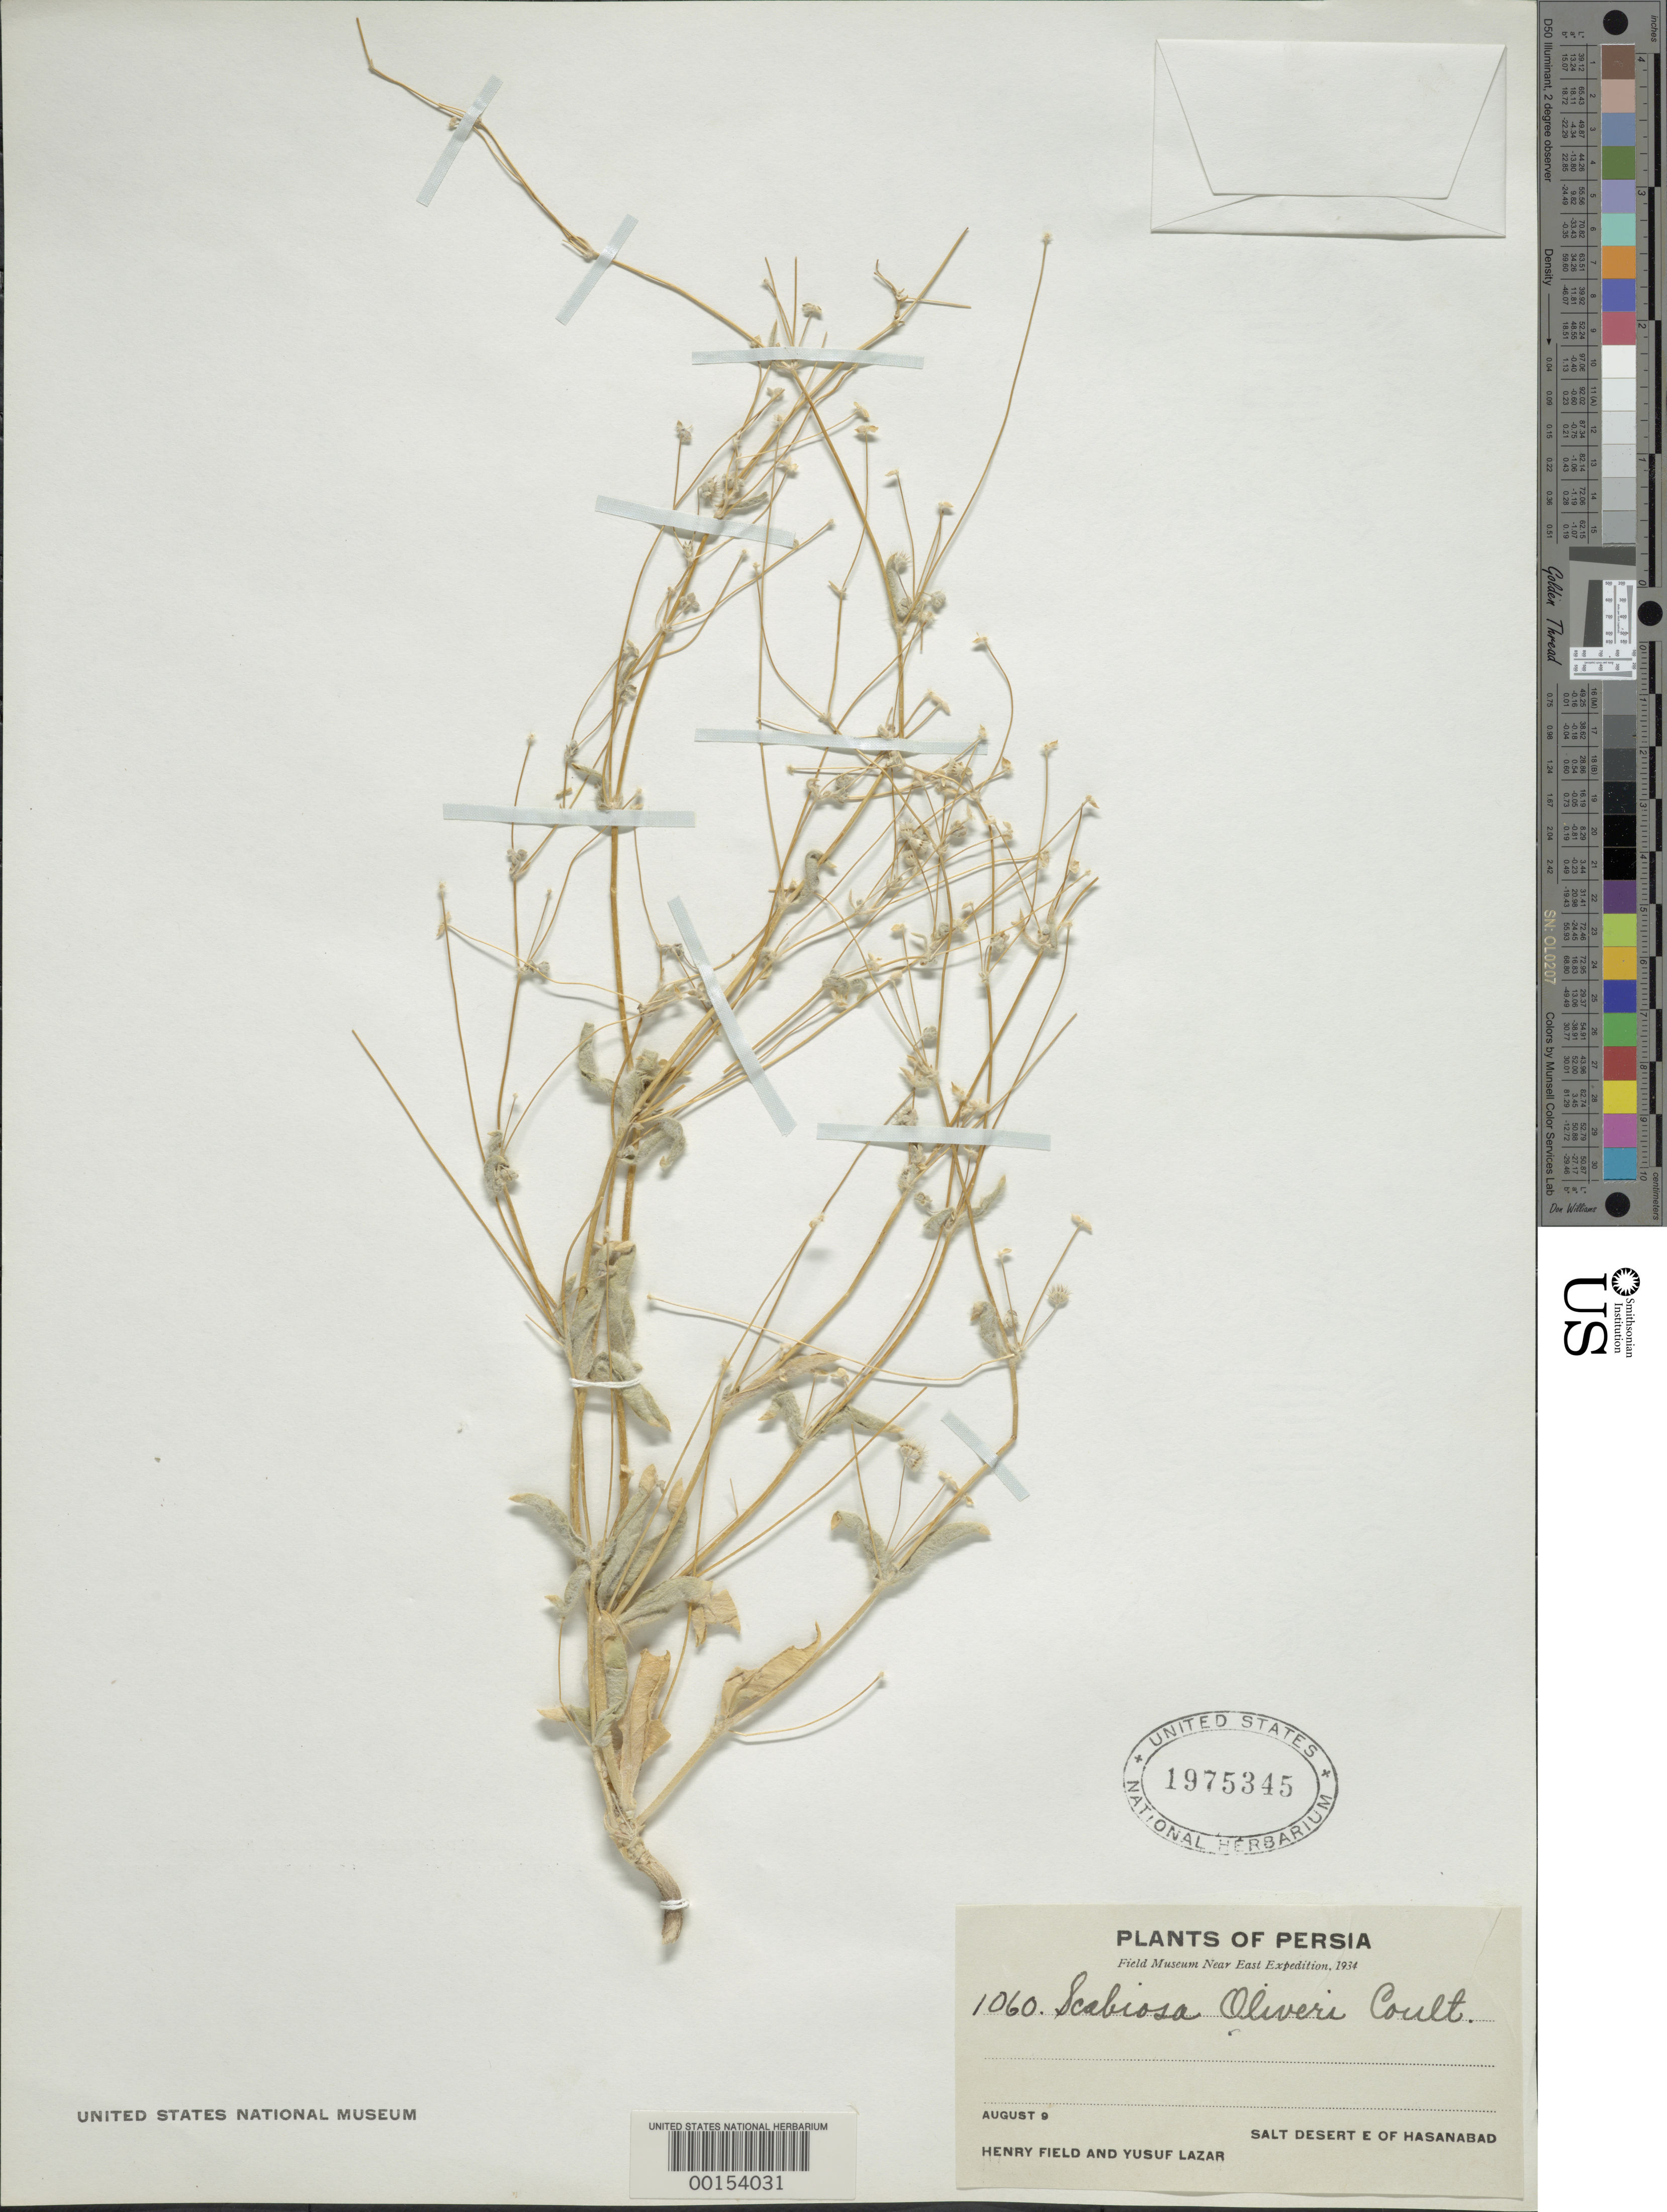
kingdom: Plantae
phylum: Tracheophyta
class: Magnoliopsida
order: Dipsacales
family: Caprifoliaceae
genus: Scabiosa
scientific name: Scabiosa olivieri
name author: Coult.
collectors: H. Field & Y. Lazar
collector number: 1060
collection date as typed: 09 Aug 1934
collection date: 1934-08-09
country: Iran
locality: Salt Desert E of Hasanabad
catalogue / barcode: US 1975345